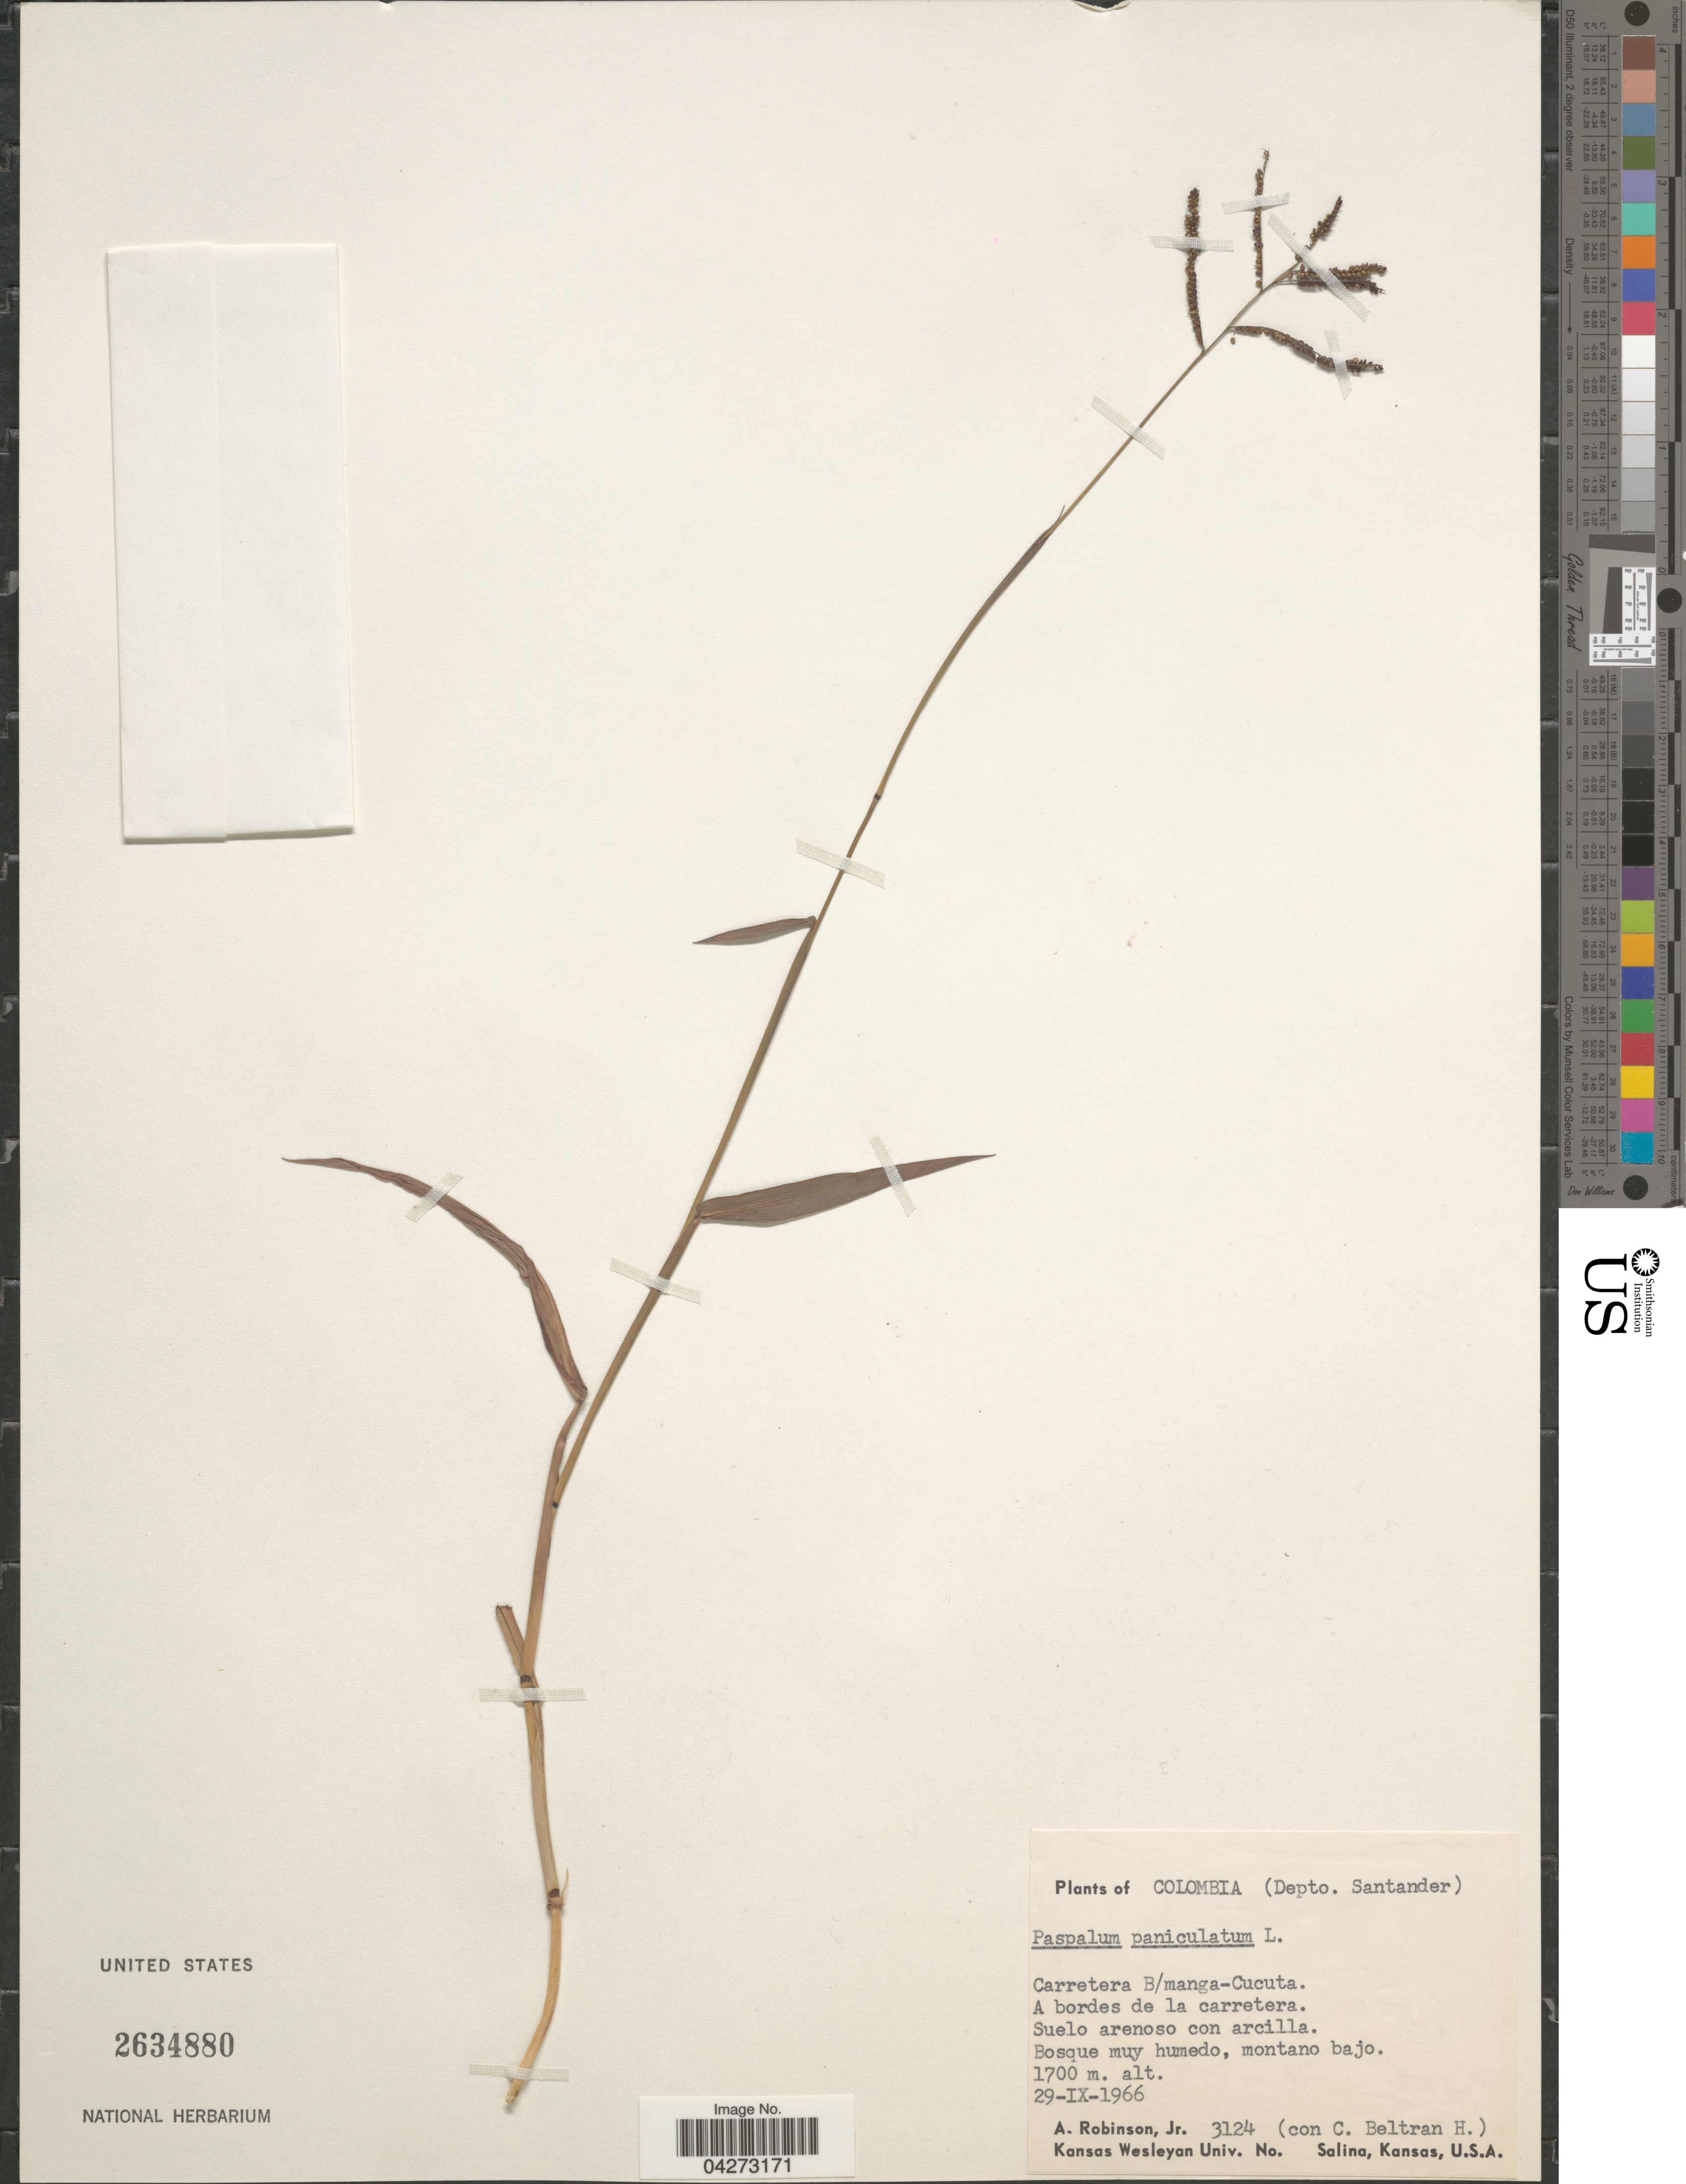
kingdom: Plantae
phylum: Tracheophyta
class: Liliopsida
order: Poales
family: Poaceae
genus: Paspalum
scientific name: Paspalum paniculatum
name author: L.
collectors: A. Robinson Jr. & C. Beltran H.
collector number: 3124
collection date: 1966-09-29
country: Colombia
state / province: Santander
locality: Depto. Santander. Carretera B/manga-Cucuta.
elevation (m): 1700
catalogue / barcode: US 2634880